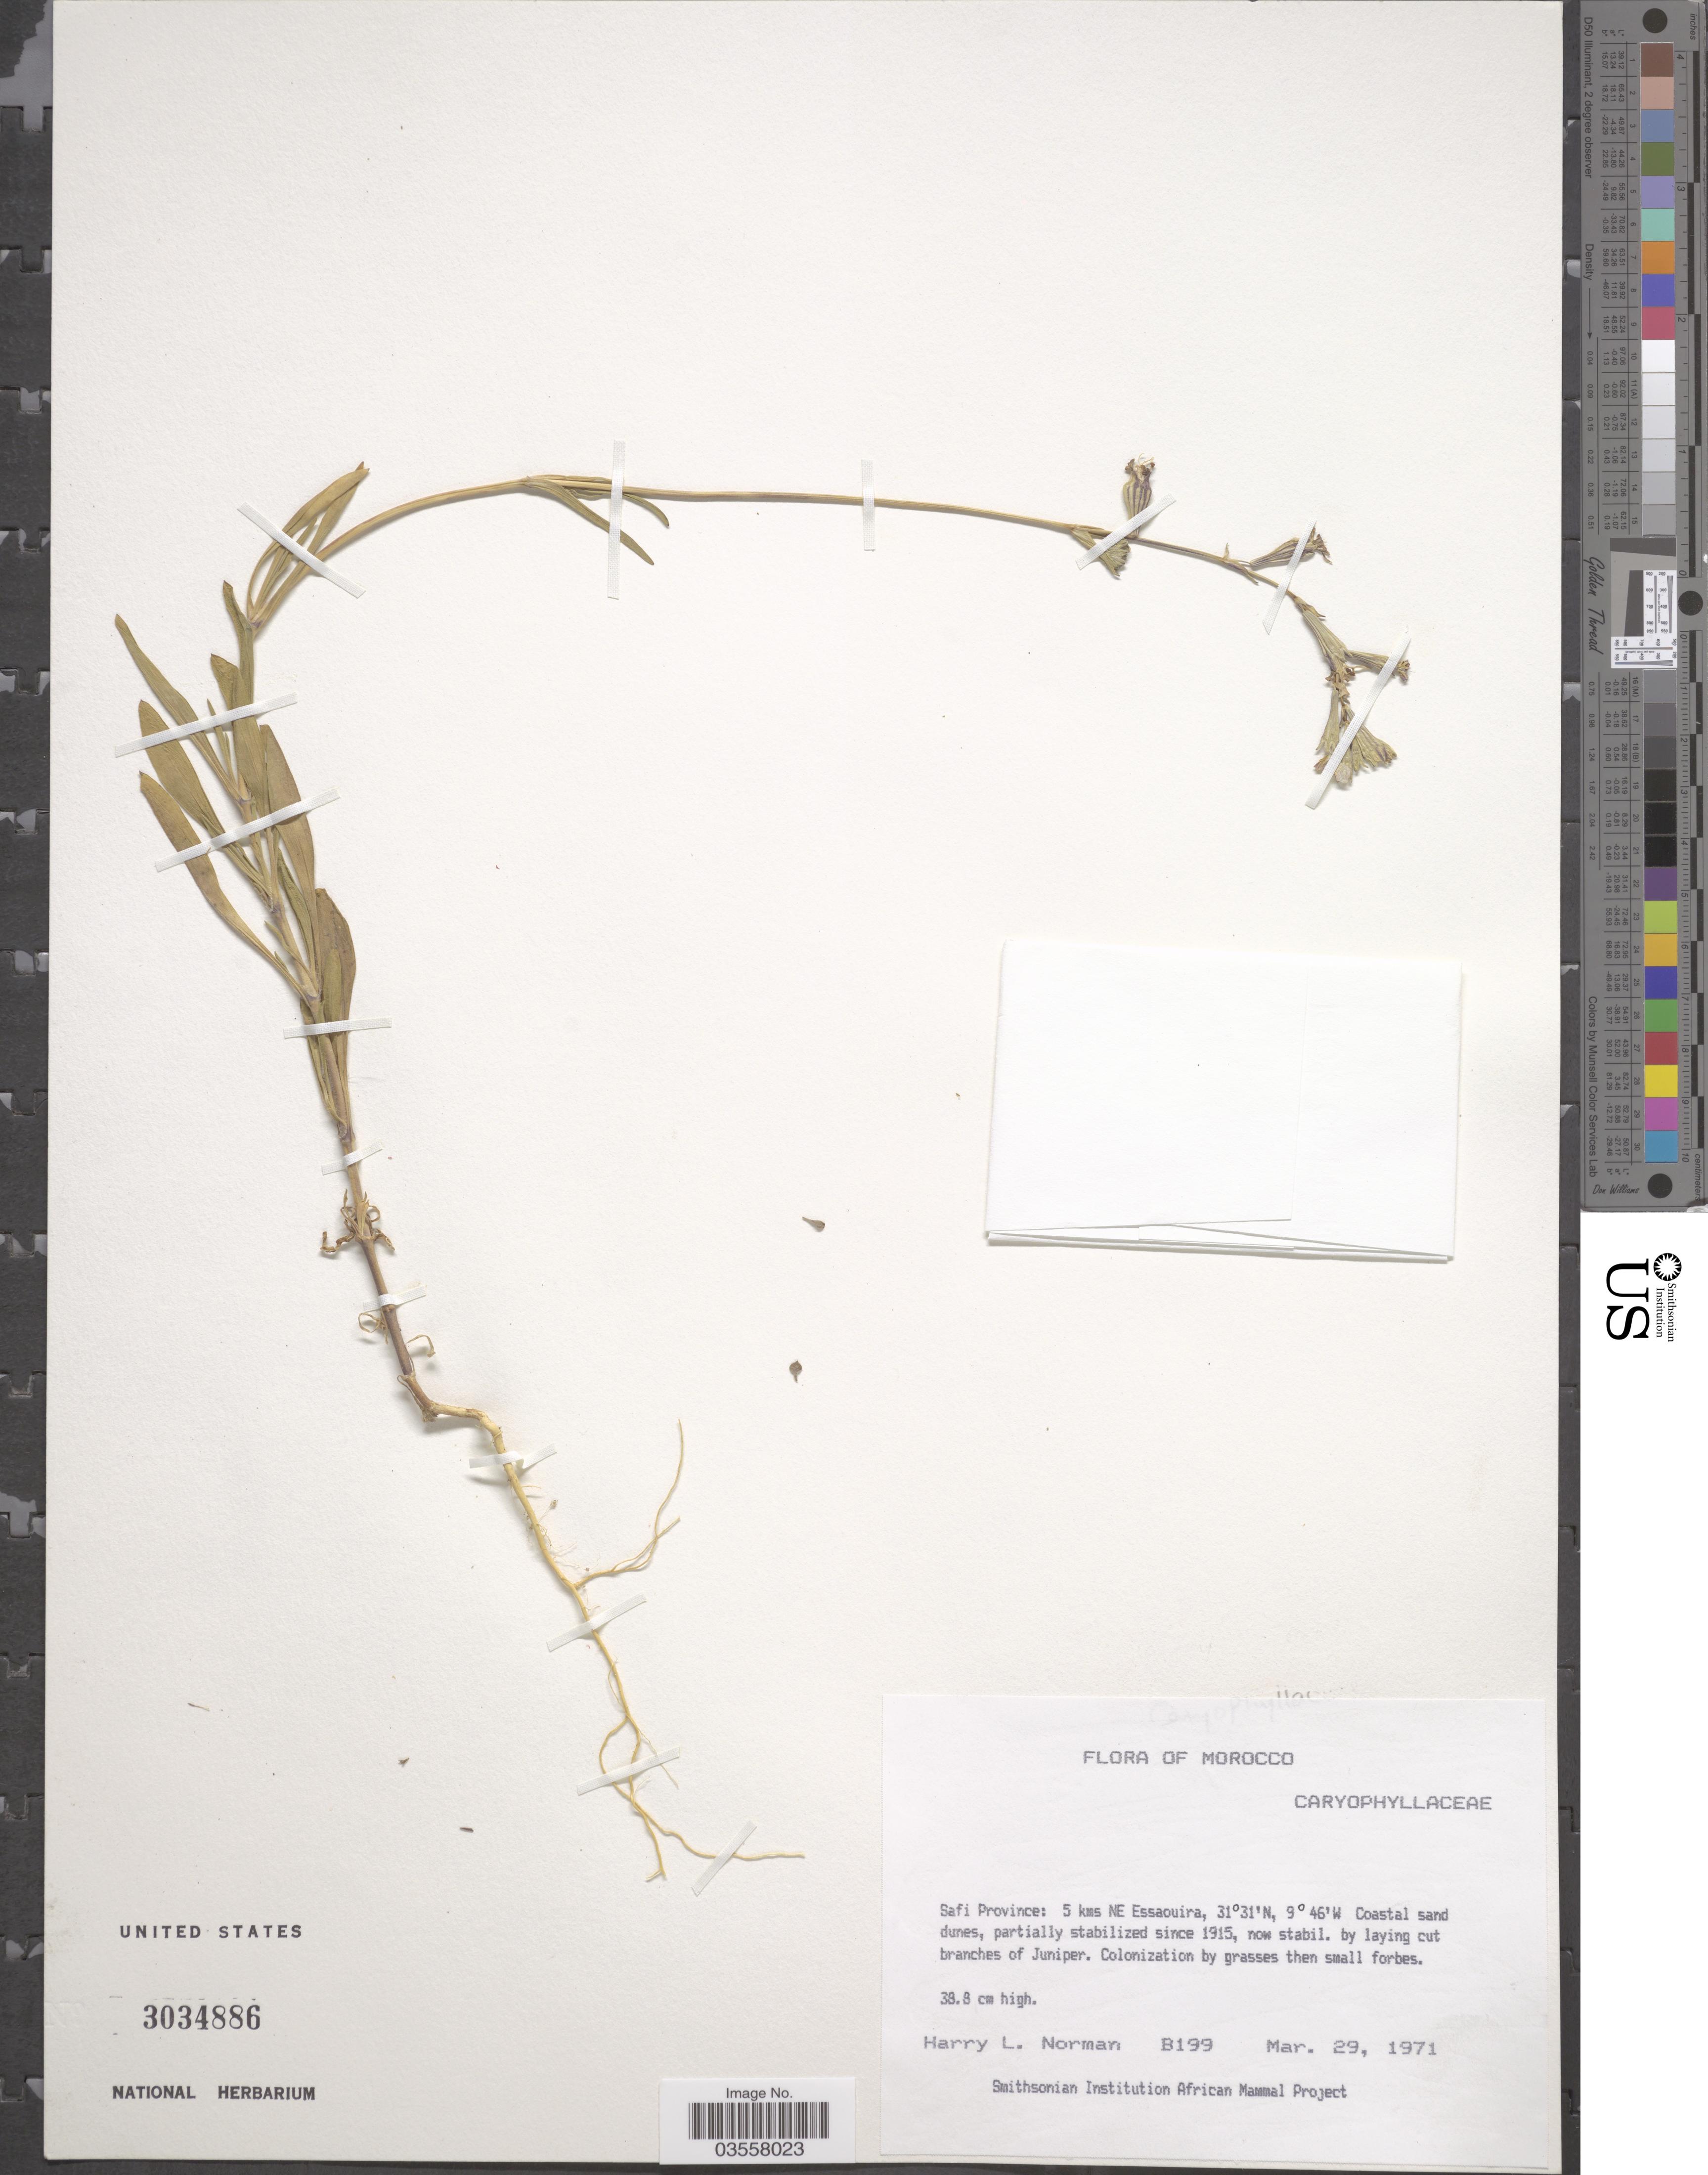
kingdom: Plantae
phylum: Tracheophyta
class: Magnoliopsida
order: Caryophyllales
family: Caryophyllaceae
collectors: Norman, H.L.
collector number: B199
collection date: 1971-03-29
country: Morocco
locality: Safi Province: 5 kms NE Essaouira.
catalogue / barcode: US 3034886